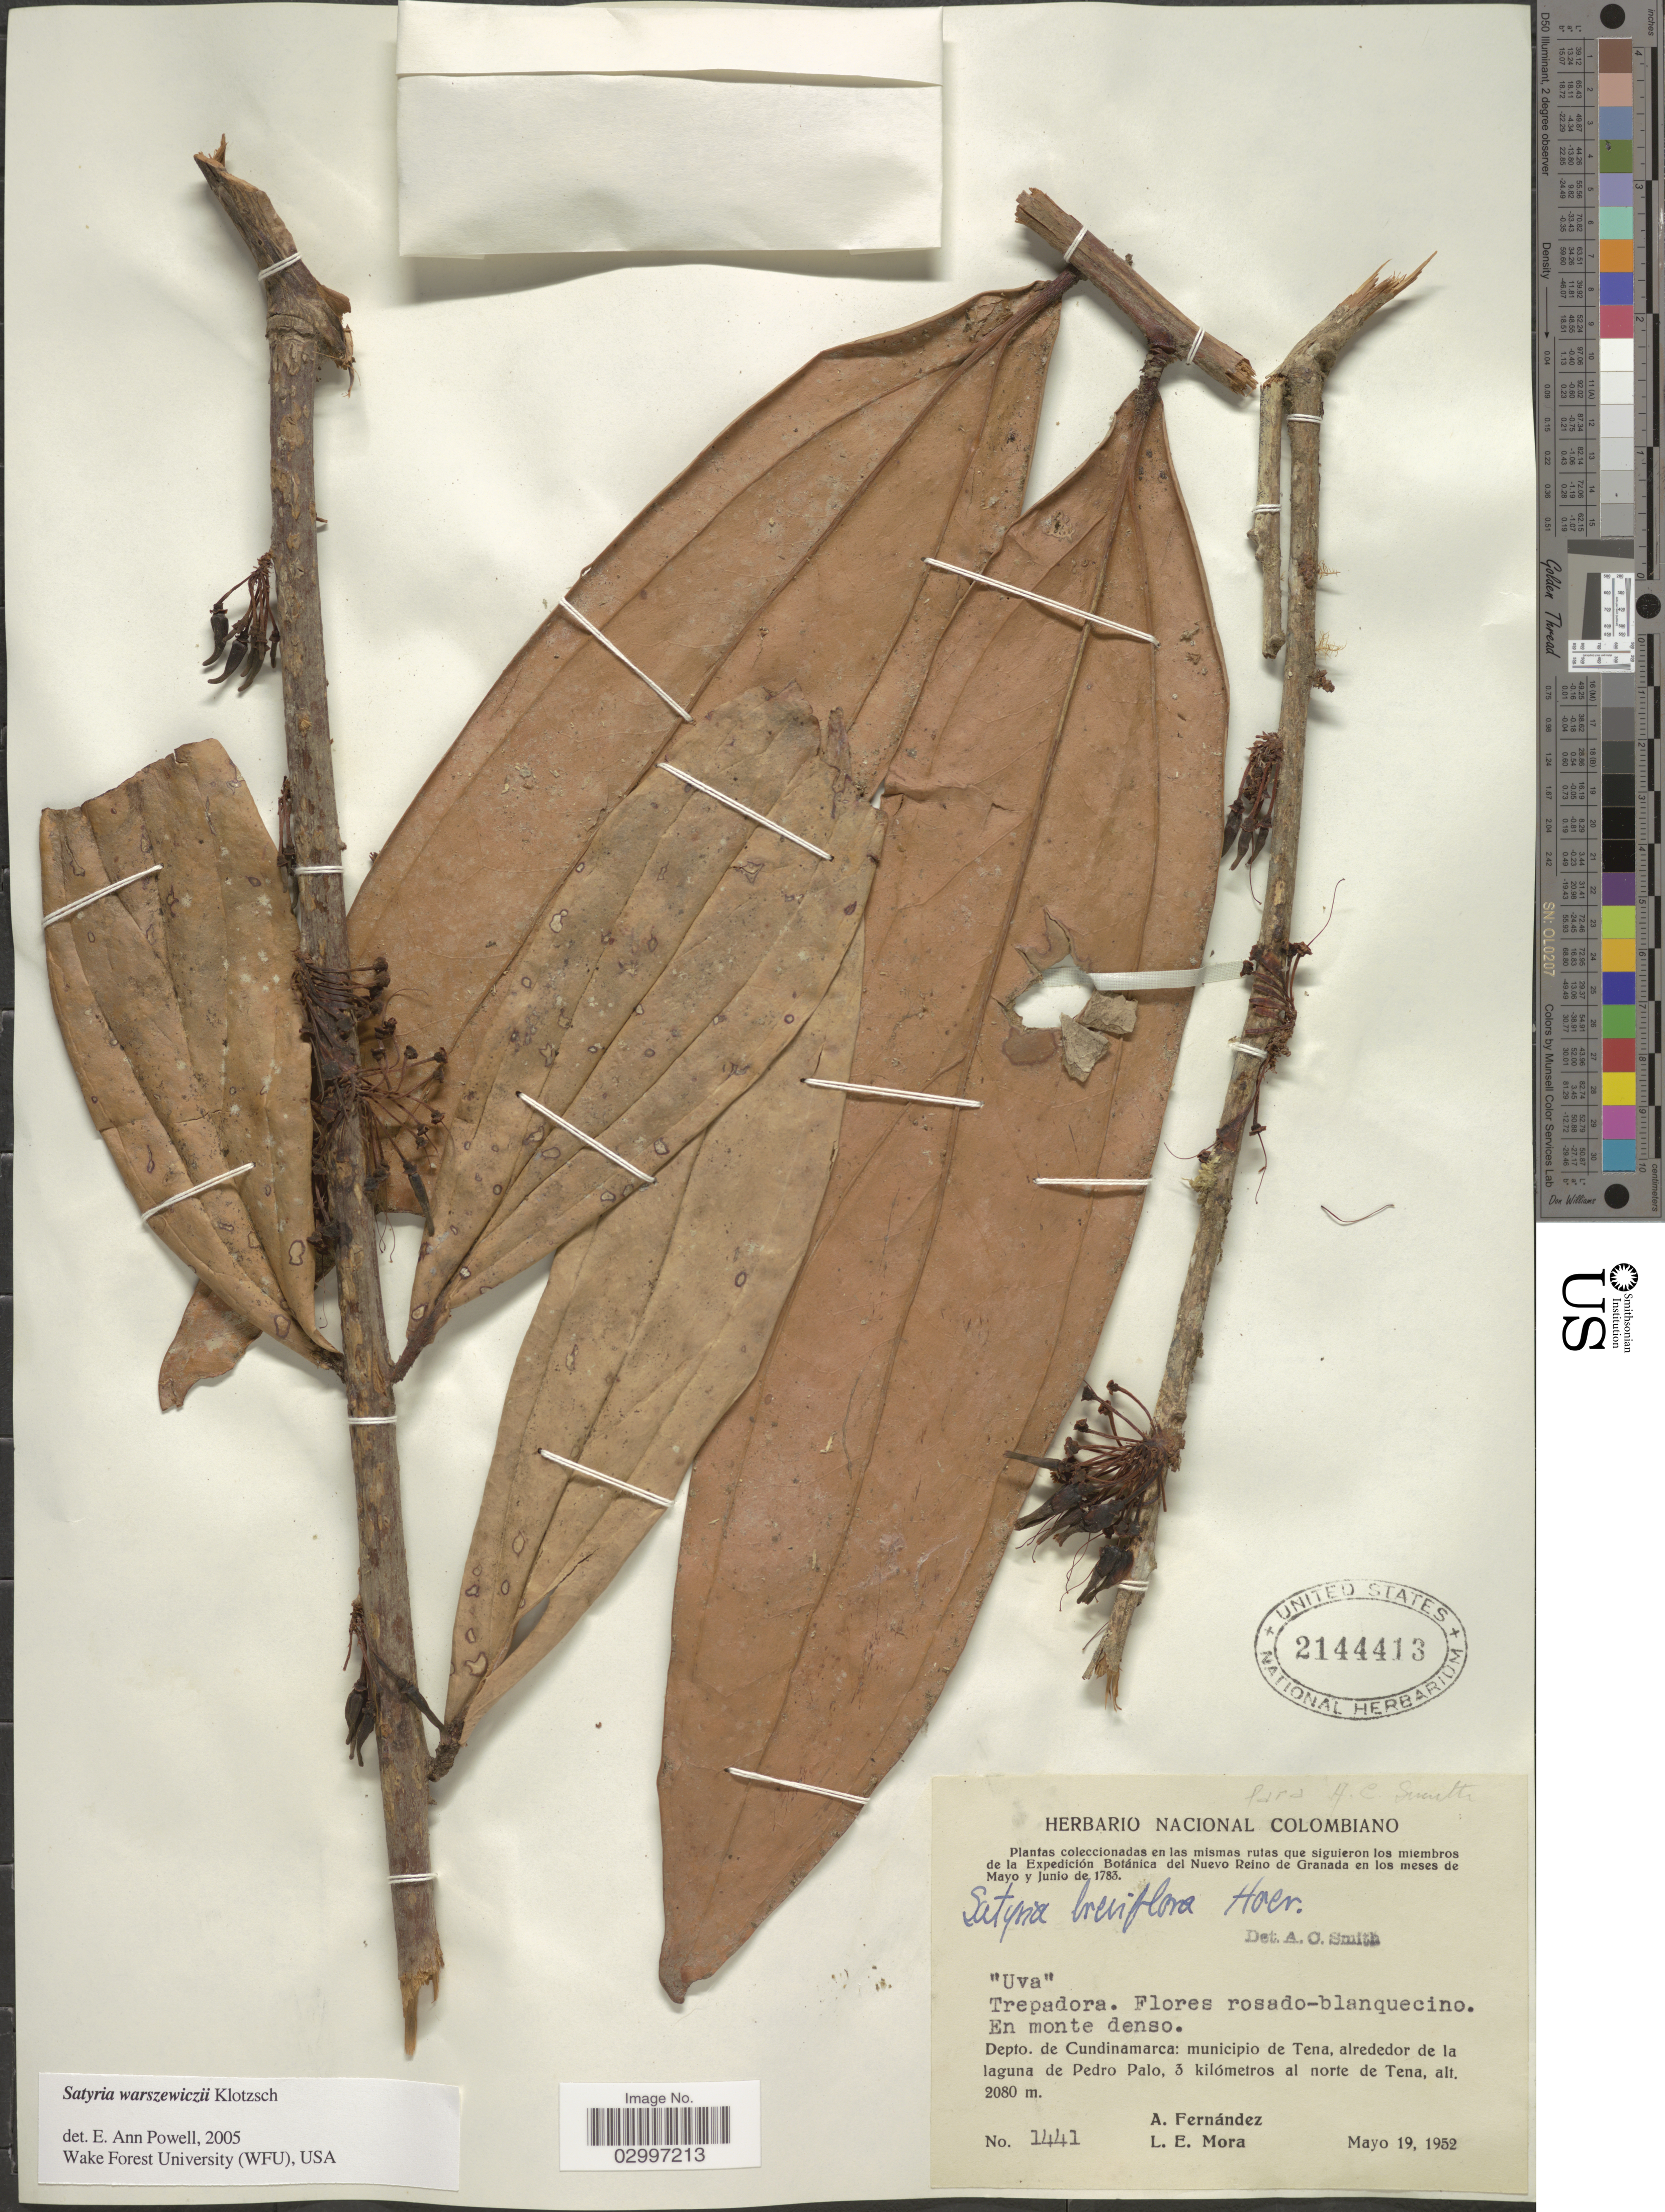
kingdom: Plantae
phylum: Tracheophyta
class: Magnoliopsida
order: Ericales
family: Ericaceae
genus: Satyria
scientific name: Satyria warszewiczii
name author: Klotzsch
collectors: A. Fernández & L. Mora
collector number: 1441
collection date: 1952-05-19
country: Colombia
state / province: Cundinamarca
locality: Depto. de Cundinamarca: municipio de Tena, alrededores de la laguna de Pedro Palo, 3 kilómetros al norte de Tena.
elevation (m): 2080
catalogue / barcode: US 2144413